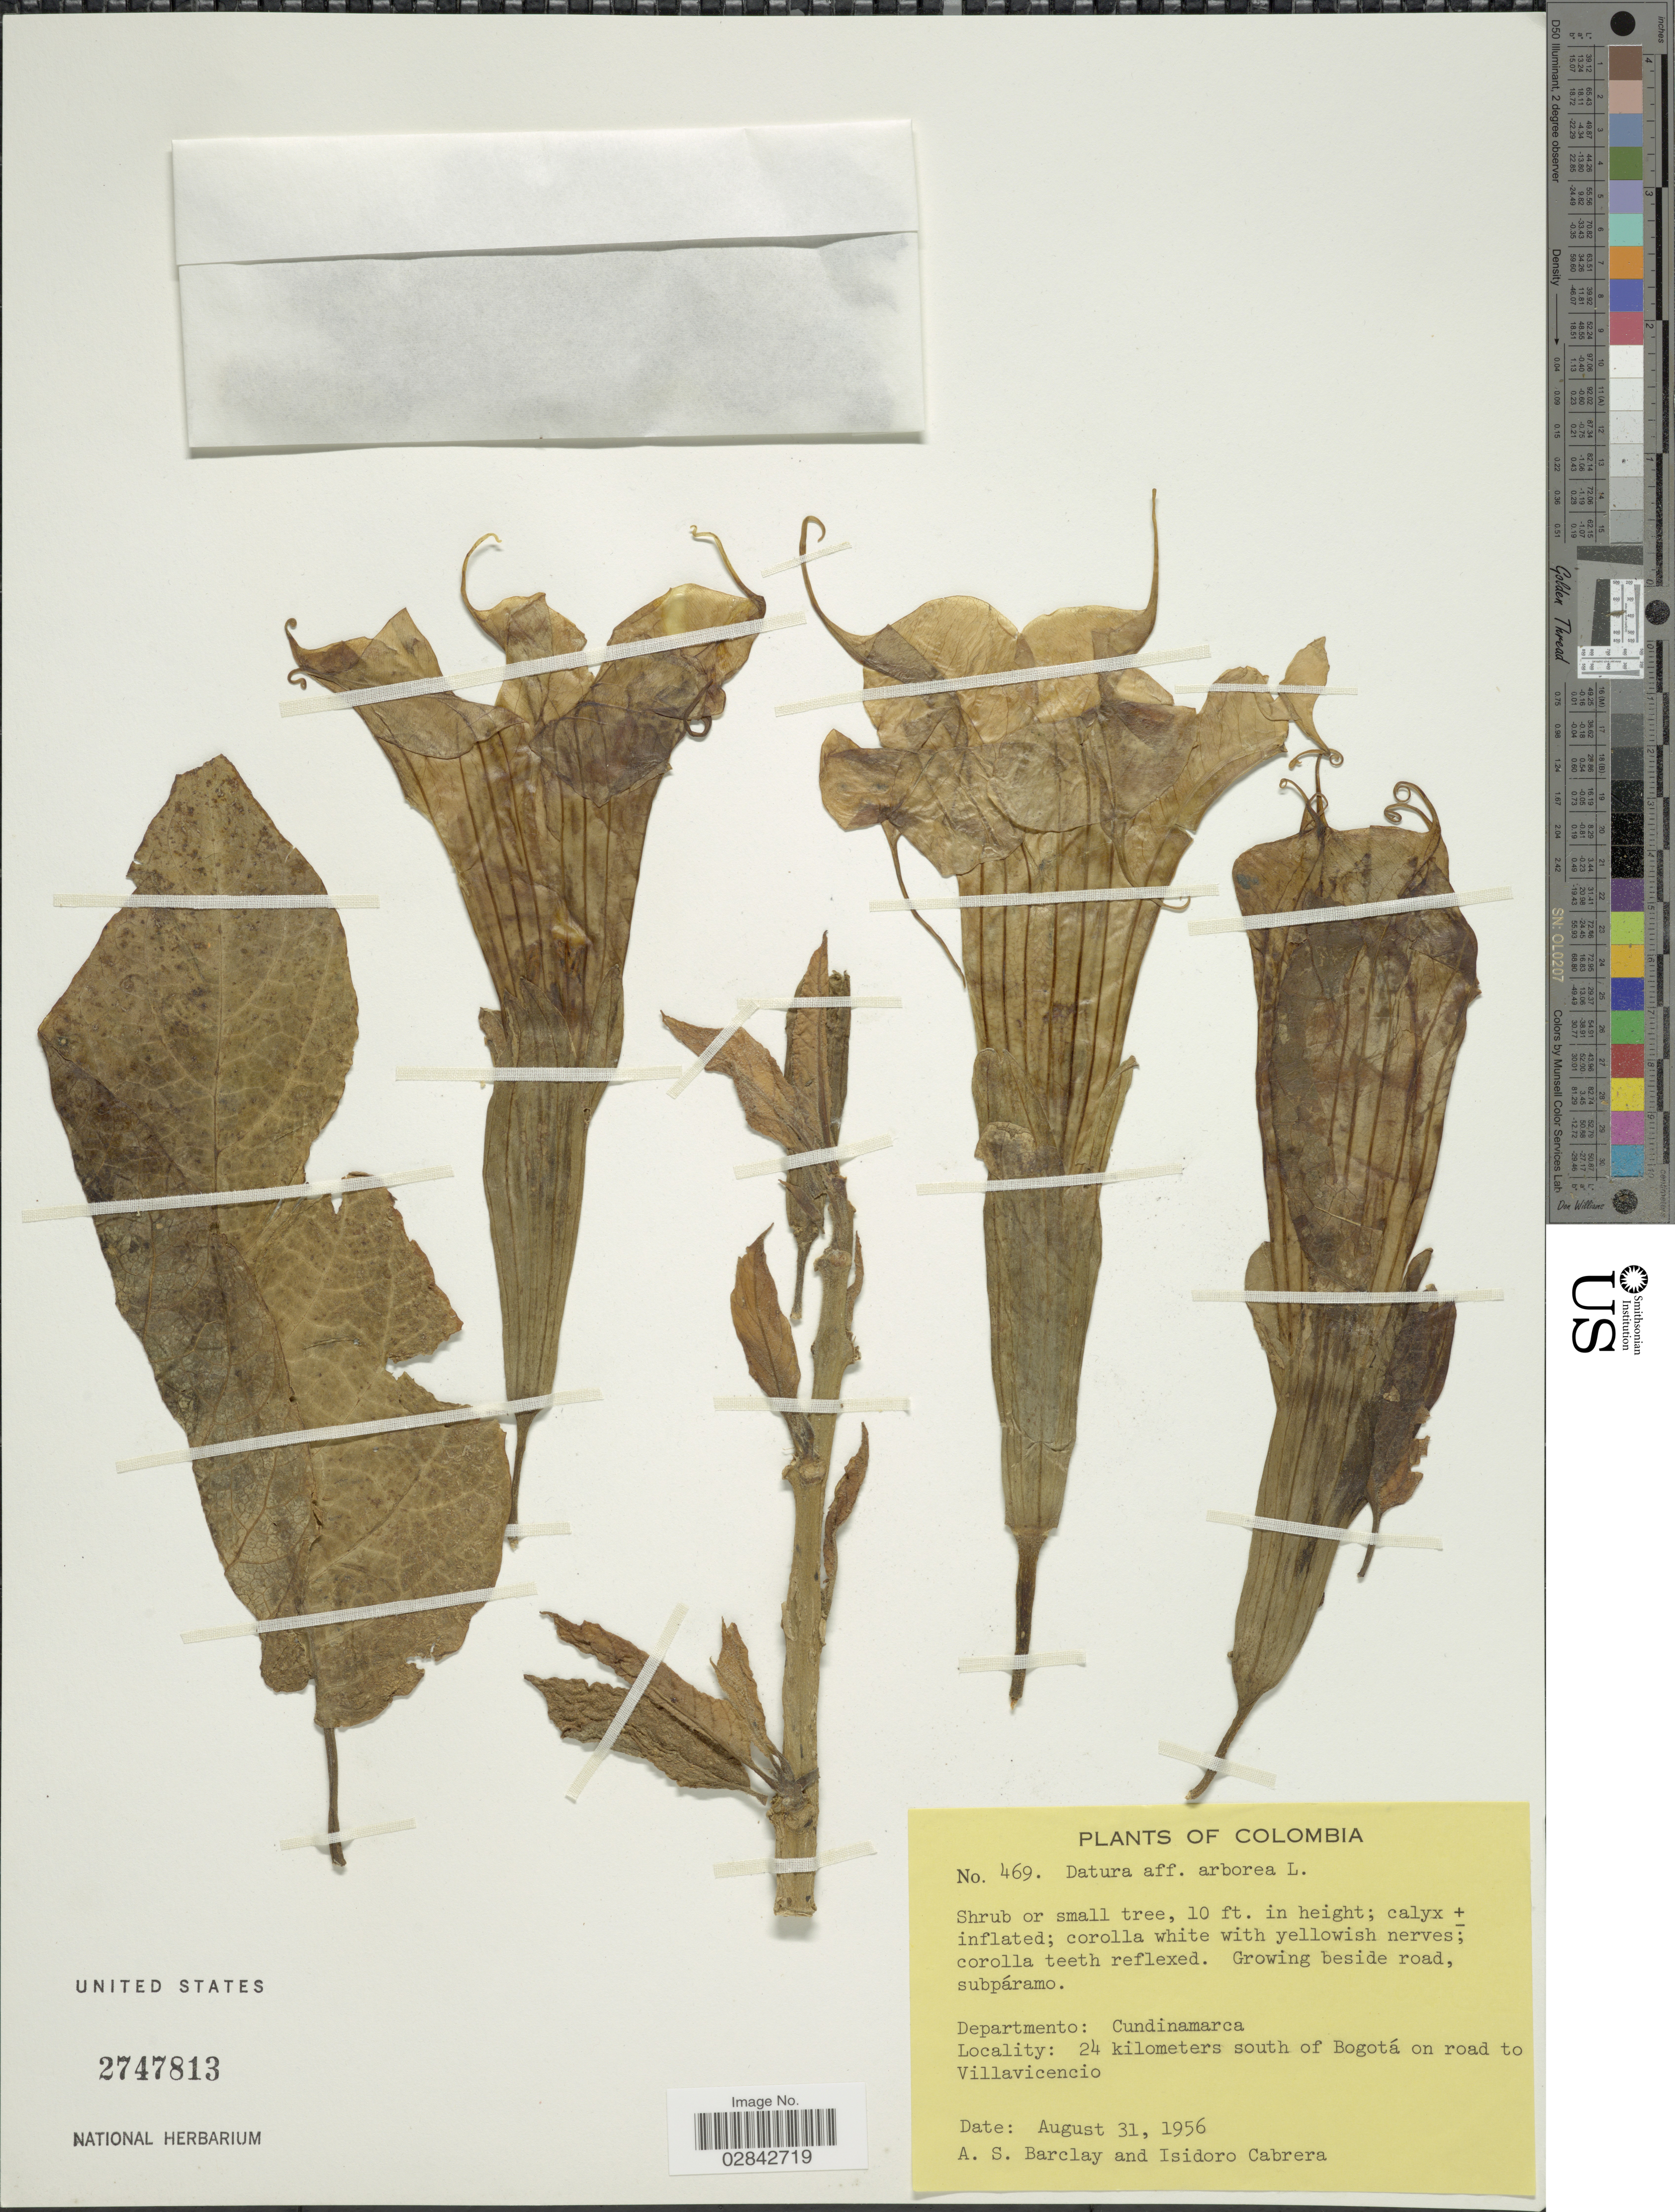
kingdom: Plantae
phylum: Tracheophyta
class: Magnoliopsida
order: Solanales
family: Solanaceae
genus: Brugmansia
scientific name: Brugmansia arborea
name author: (L.) Lagerh.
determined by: (US) Smithsonian Institution - National Museum of Natural History - Department of Botany (UNITED STATES)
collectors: A. S. Barclay & I. Cabrera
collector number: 469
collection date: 1956-08-31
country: Colombia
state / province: Cundinamarca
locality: Departmento: Cundinamarca. 24 kilometers south of Bogotá along road to Villavicencio.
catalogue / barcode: US 2747813